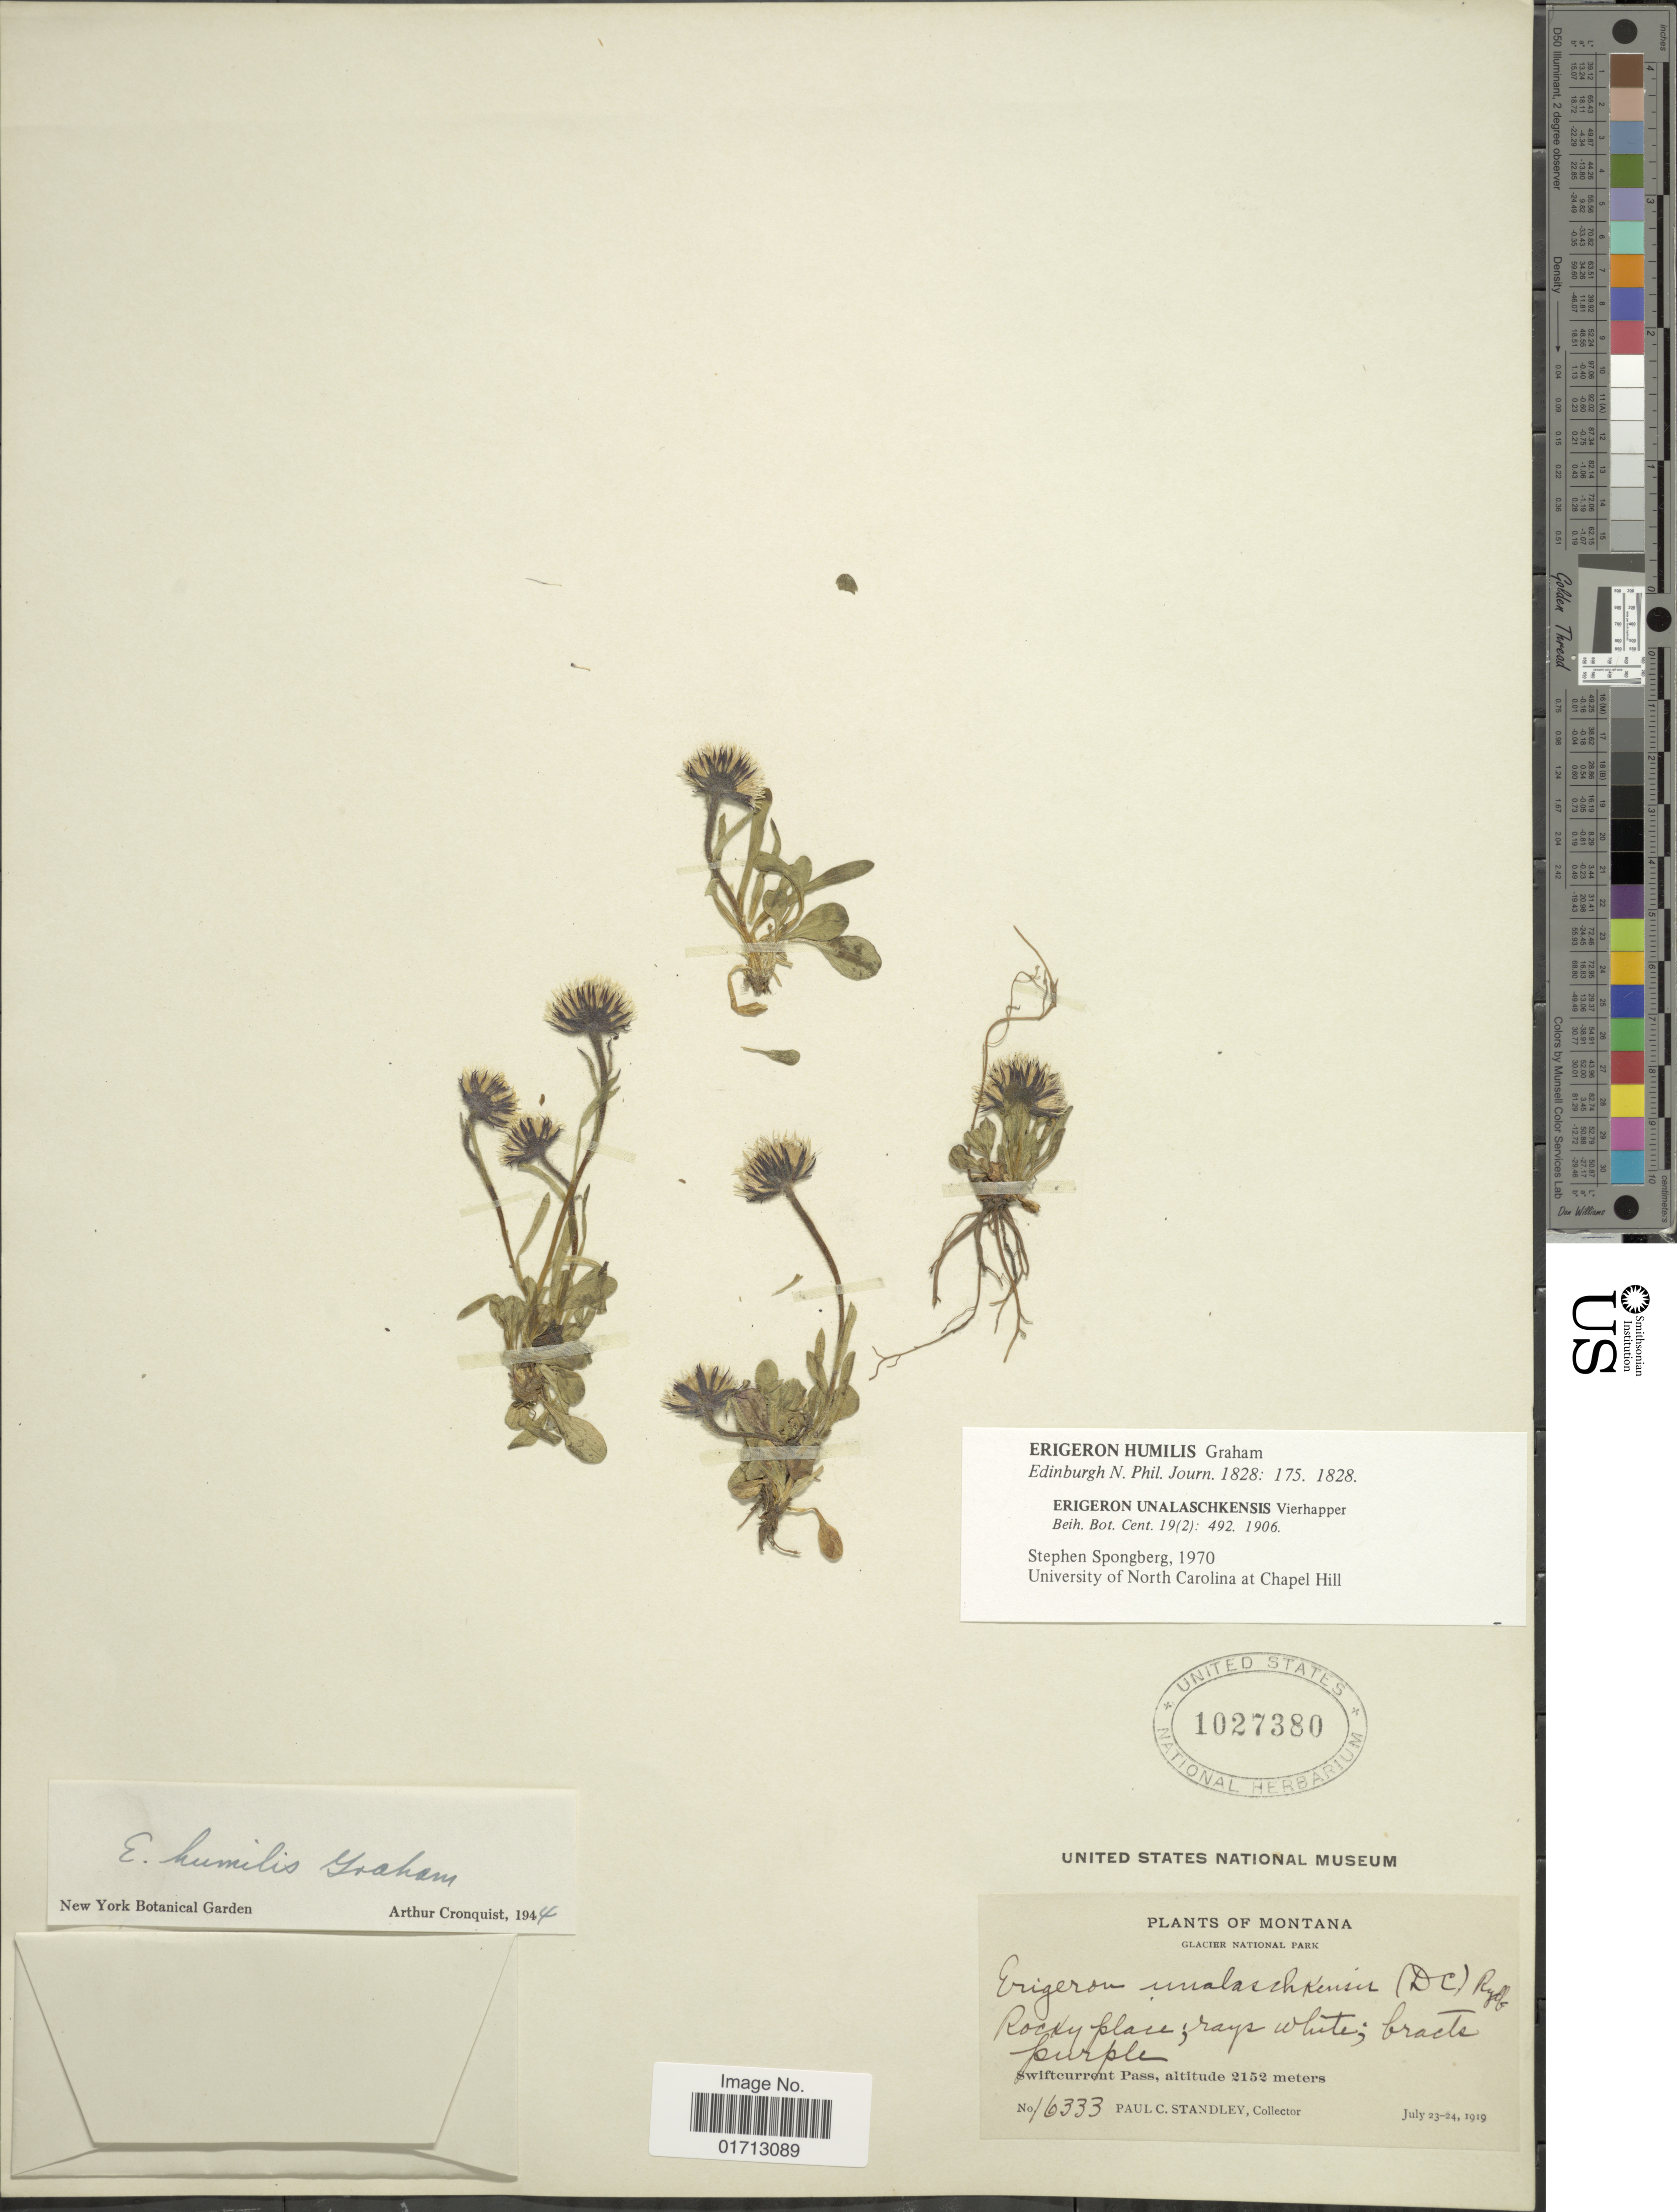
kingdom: Plantae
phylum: Tracheophyta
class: Magnoliopsida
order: Asterales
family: Asteraceae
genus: Erigeron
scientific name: Erigeron humilis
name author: Graham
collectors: P. C. Standley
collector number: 16333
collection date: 1919-07-23/1919-07-24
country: United States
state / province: Montana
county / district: Glacier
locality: Glacier National Park, Swiftcurrent Pass.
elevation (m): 2152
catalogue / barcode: US 1027380